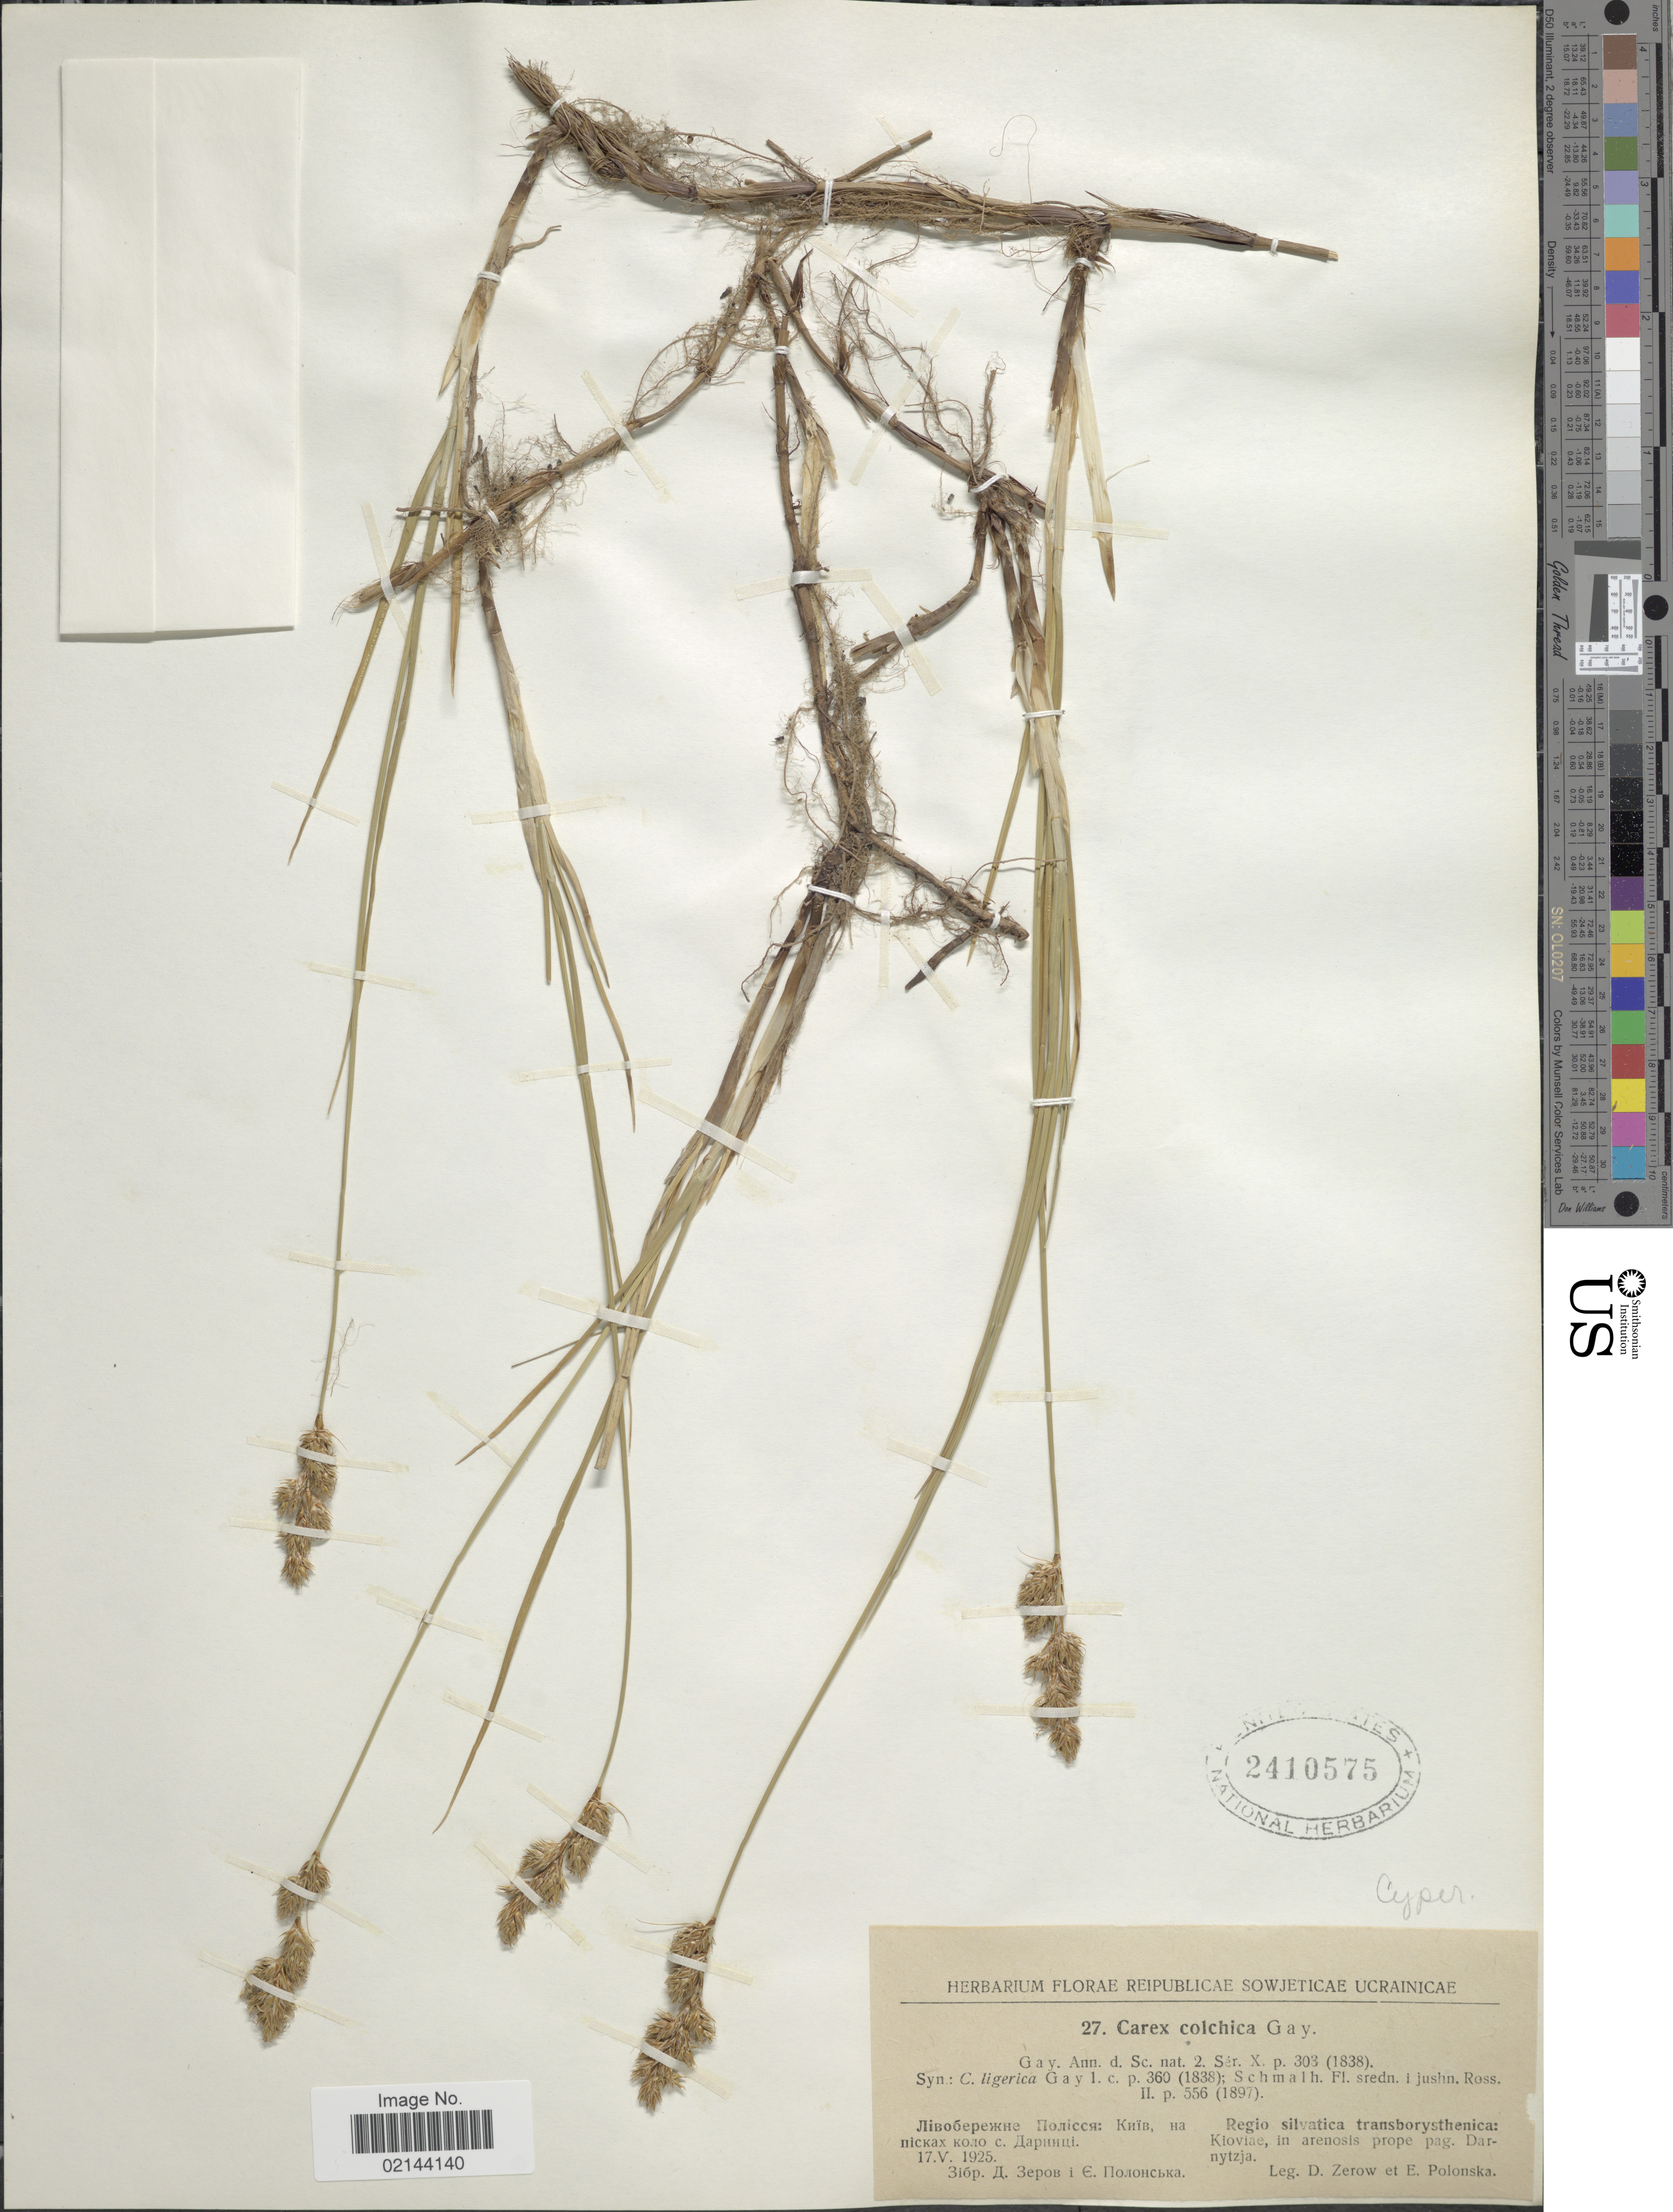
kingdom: Plantae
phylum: Tracheophyta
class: Liliopsida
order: Poales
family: Cyperaceae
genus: Carex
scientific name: Carex colchica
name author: J. Gay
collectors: D. Zerow & E. Polonska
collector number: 27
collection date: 1925-05-17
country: Ukraine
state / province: Kiev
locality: Regio silvatica transborythenica, Kioviae, in arenosis prope pag. Darnytzja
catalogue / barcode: US 2410575